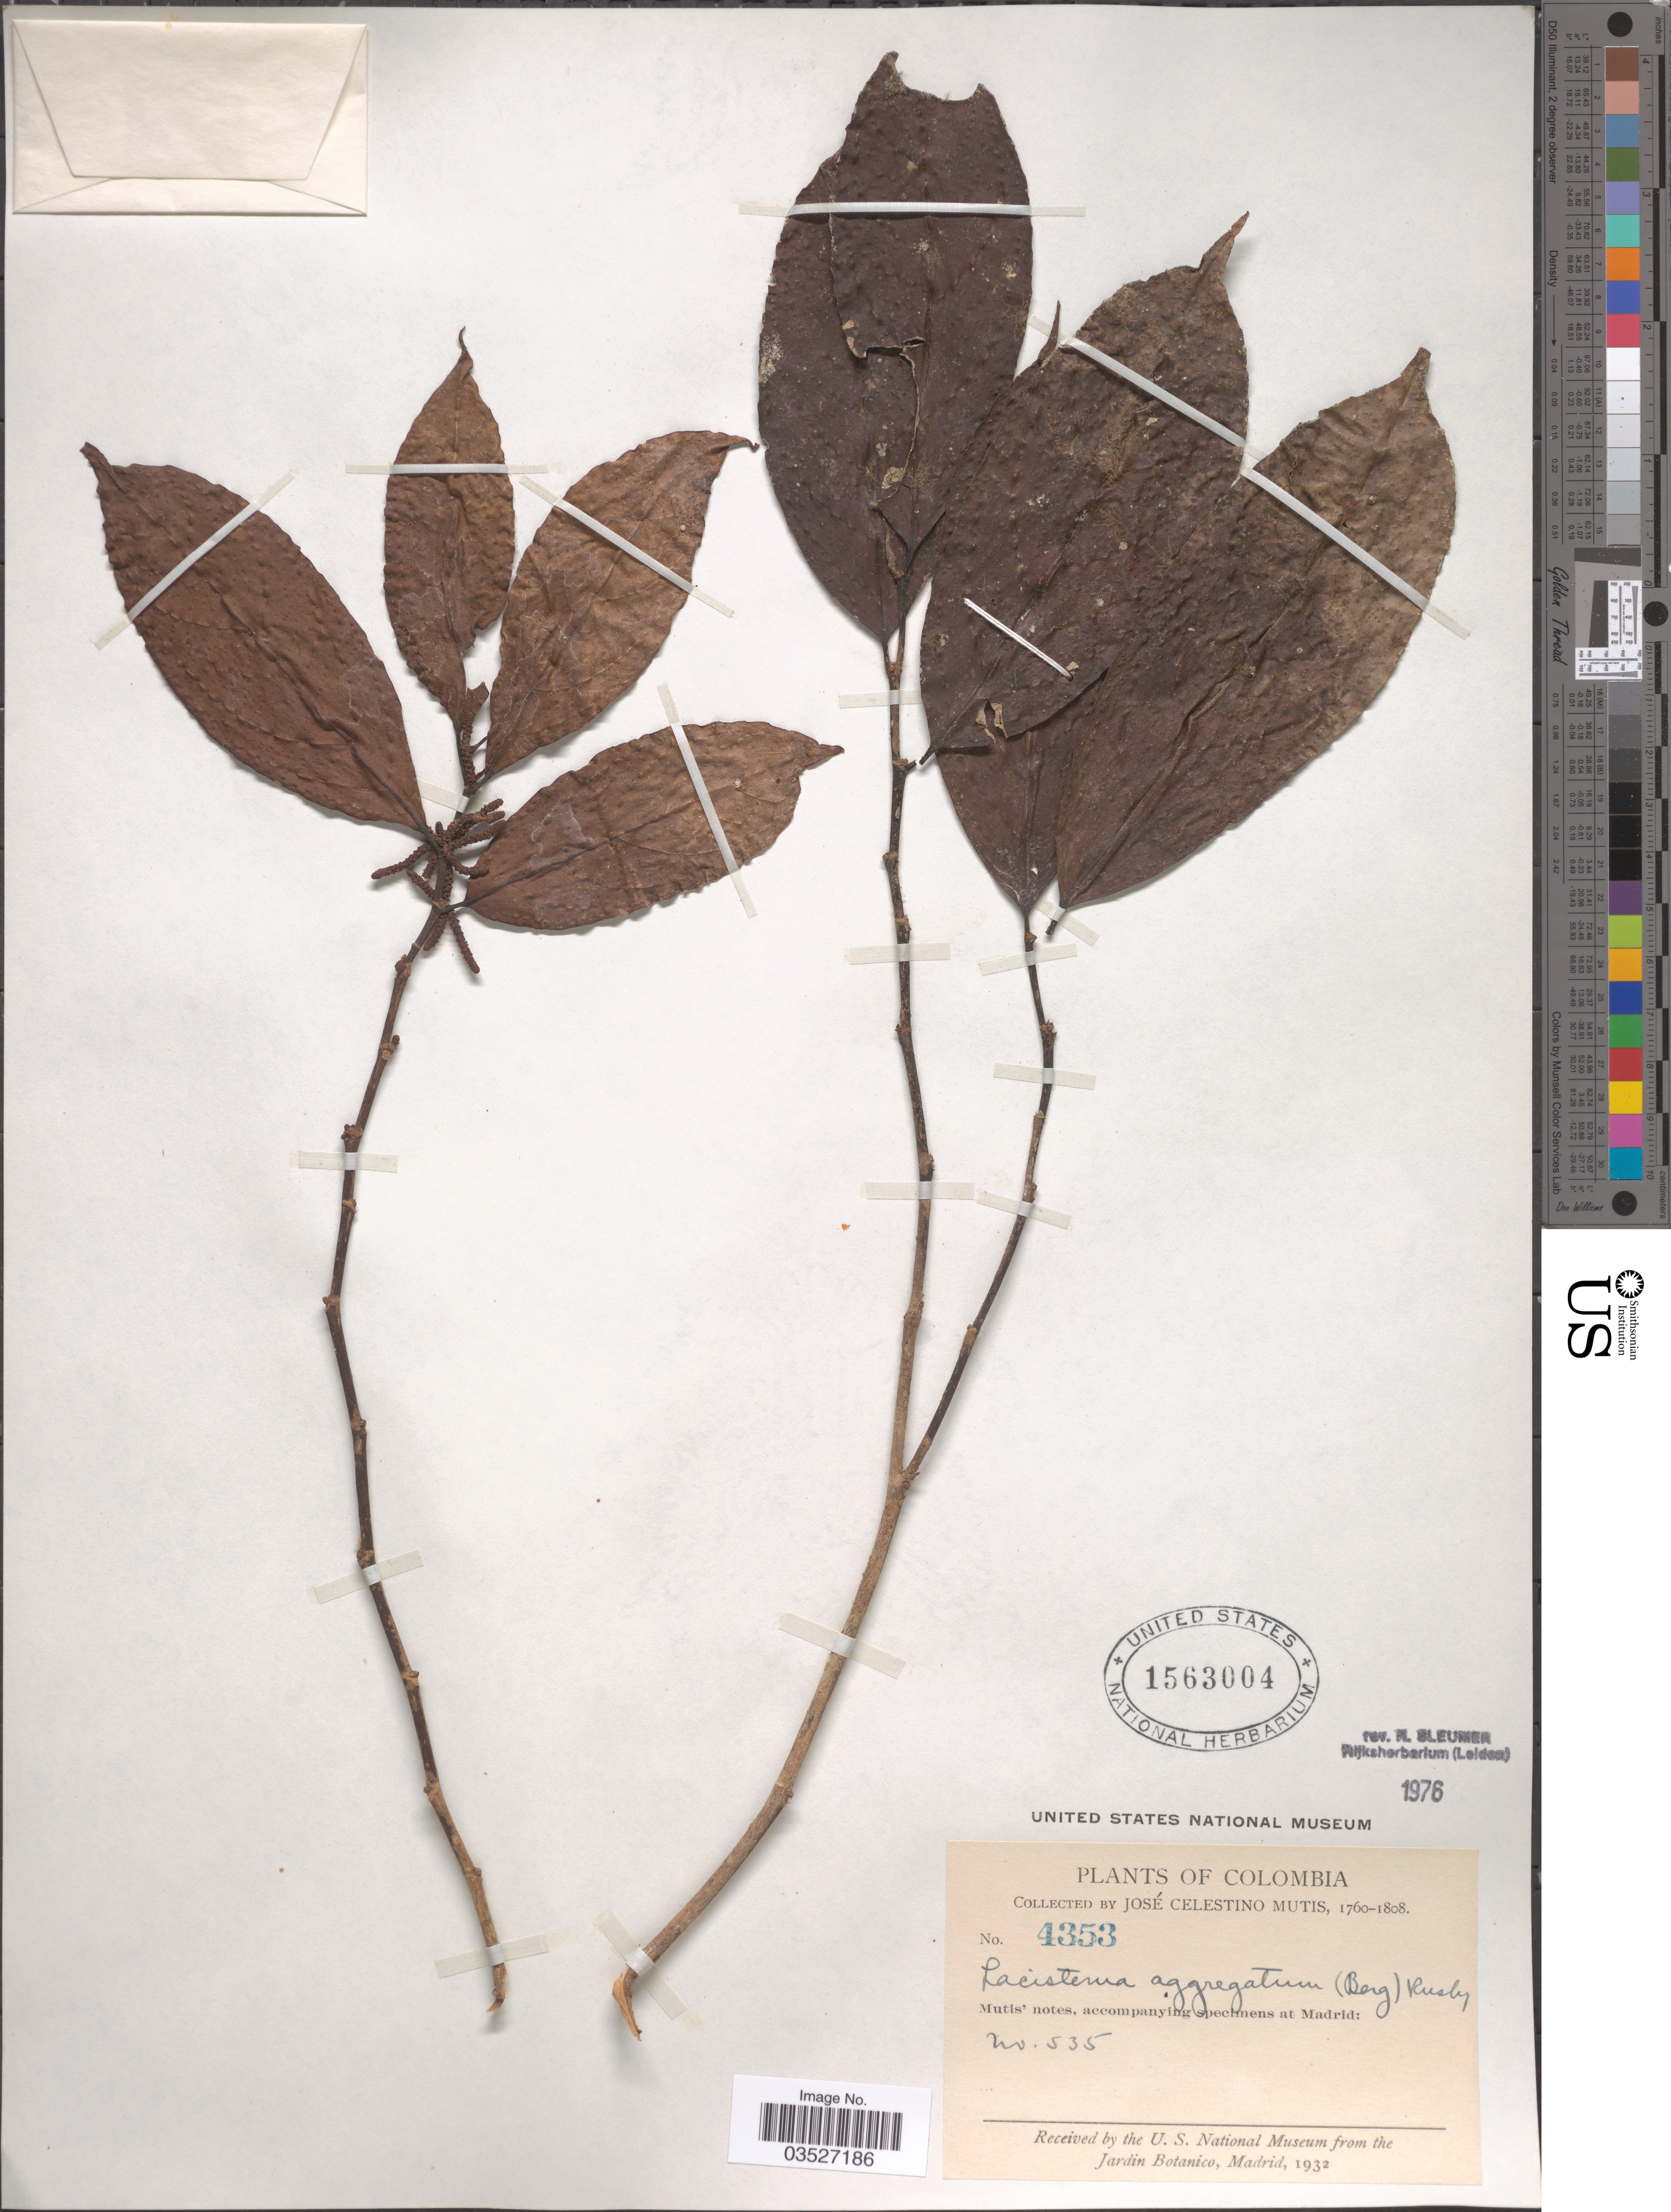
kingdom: Plantae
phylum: Tracheophyta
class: Magnoliopsida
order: Malpighiales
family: Lacistemataceae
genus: Lacistema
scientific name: Lacistema aggregatum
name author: (P.J. Bergius) Rusby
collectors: J. C. B. Mutis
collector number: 4353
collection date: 1760/1808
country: Colombia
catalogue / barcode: US 1563004